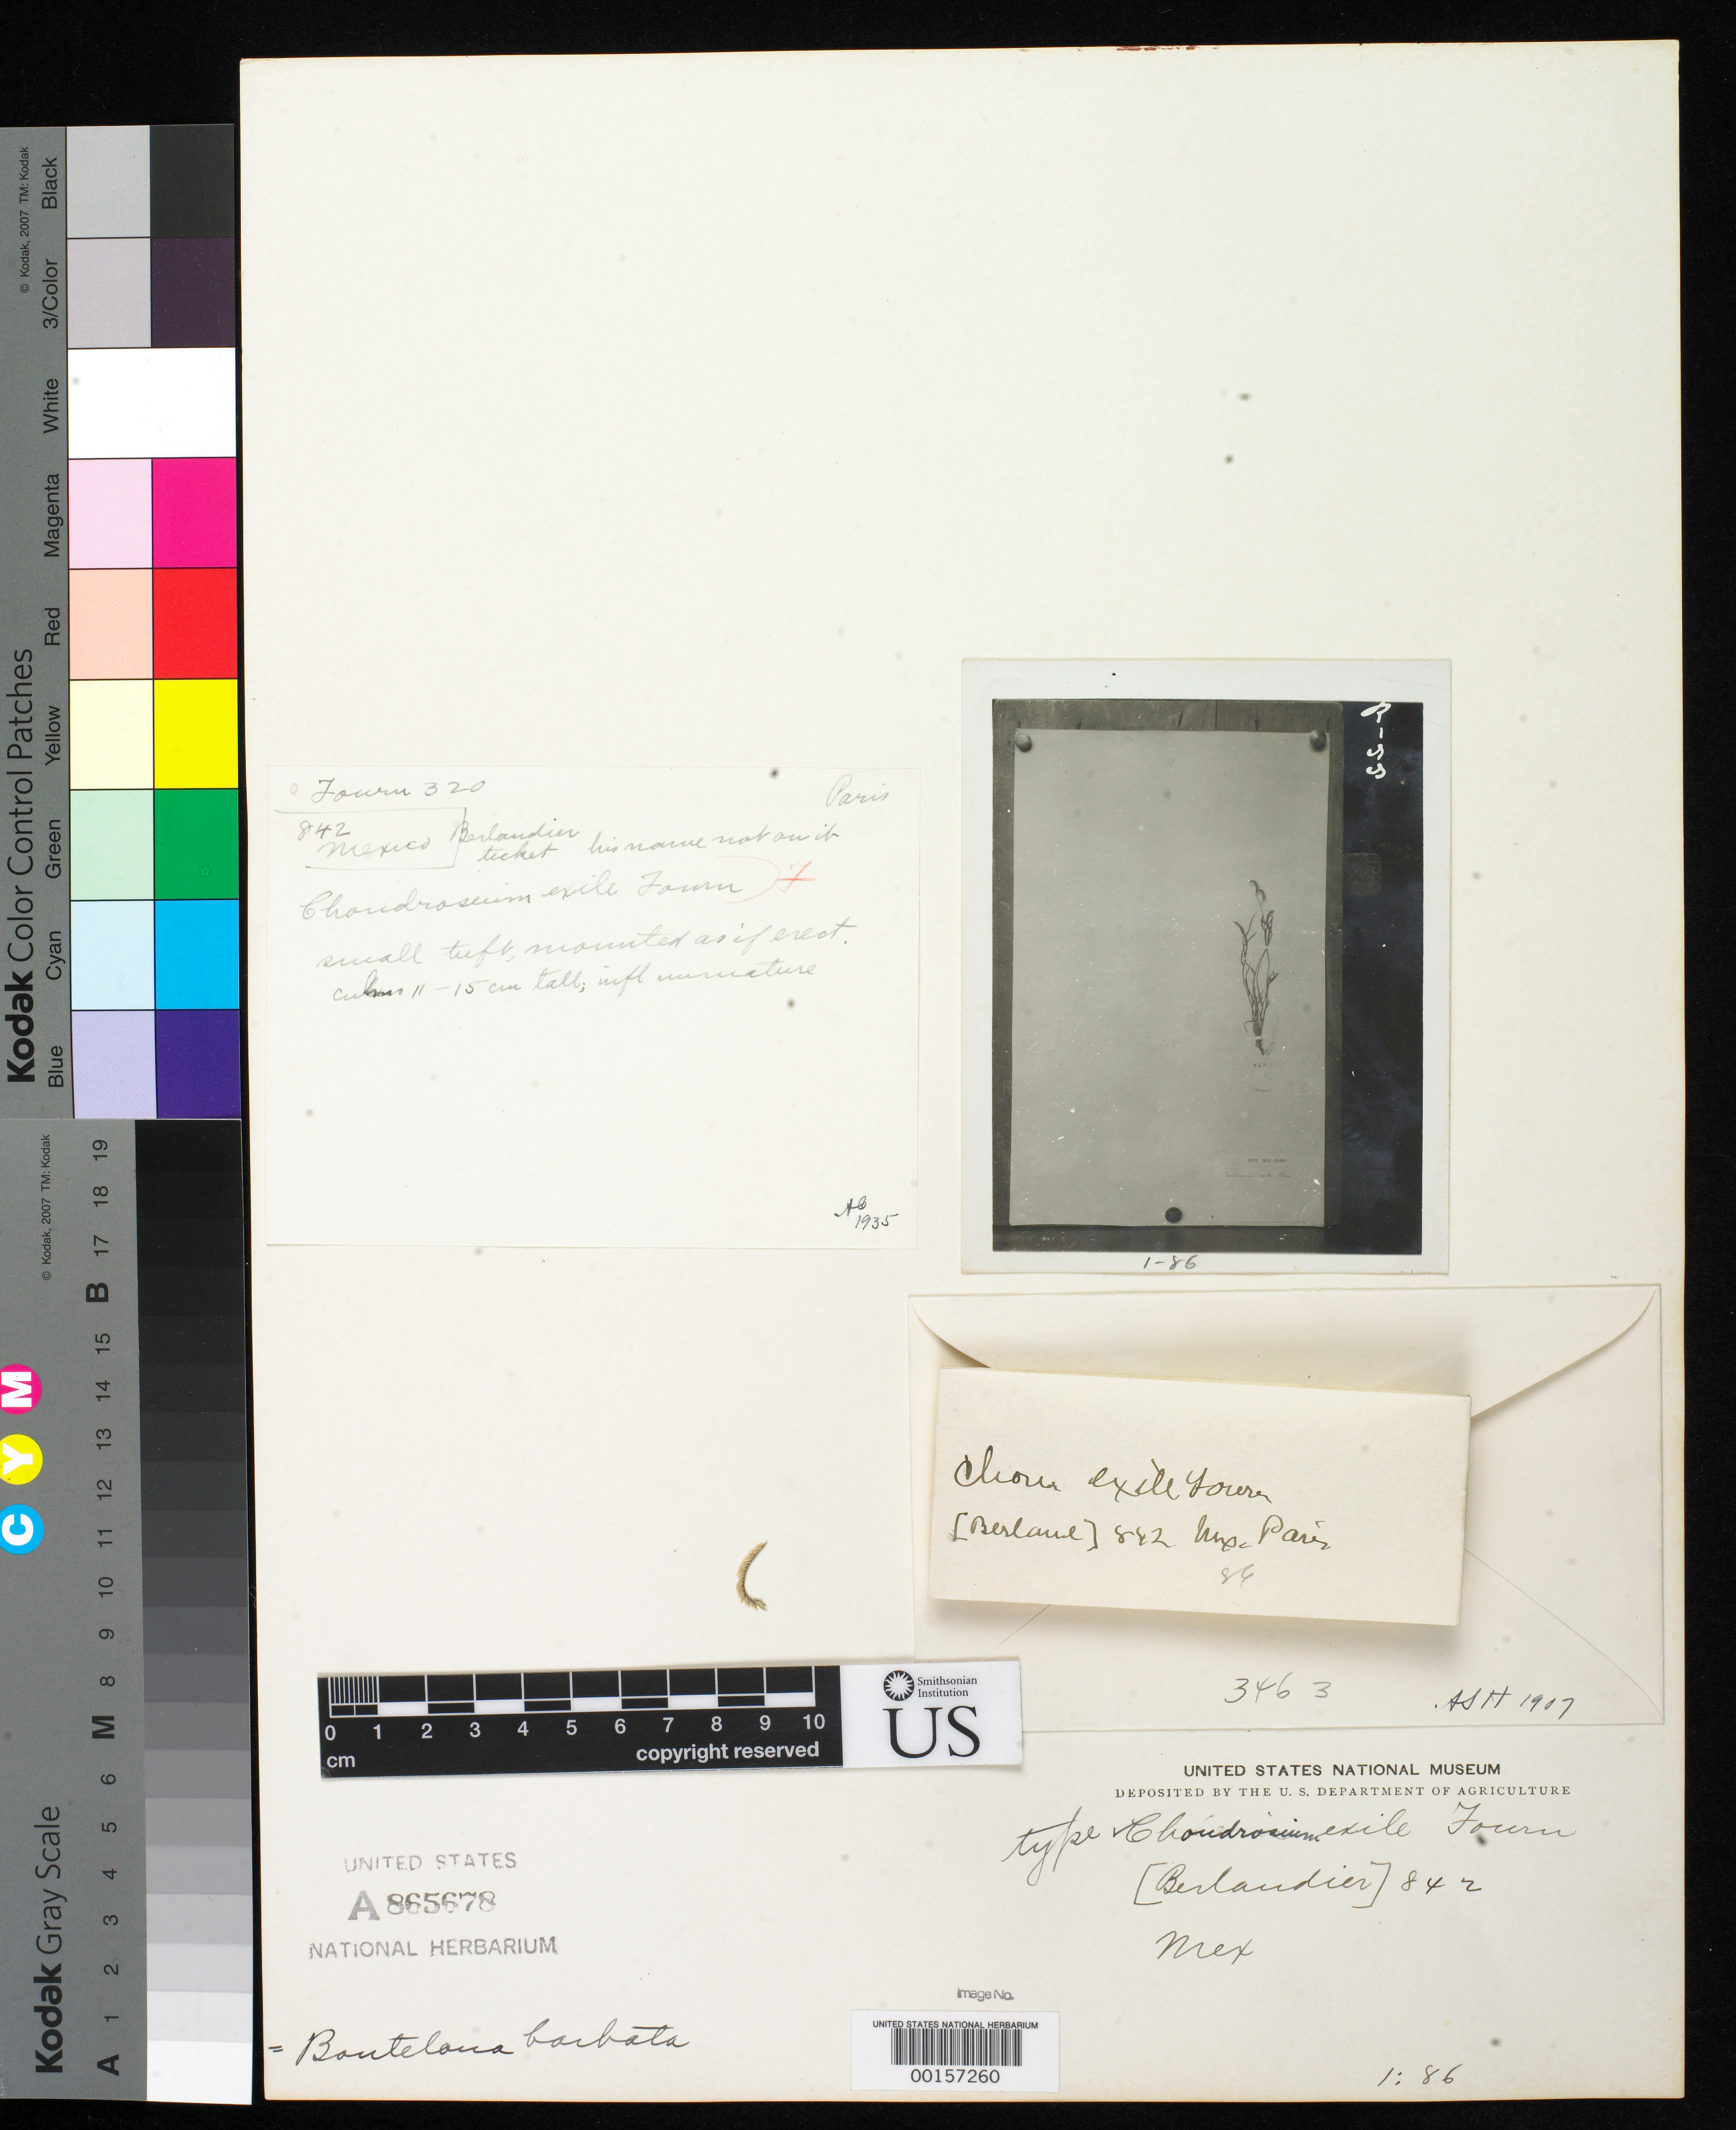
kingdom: Plantae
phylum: Tracheophyta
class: Liliopsida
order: Poales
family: Poaceae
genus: Chondrosum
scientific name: Chondrosum exile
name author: E. Fourn.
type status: Type Fragment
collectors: J. L. Berlandier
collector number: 842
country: Mexico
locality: E of Monserrat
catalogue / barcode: US 865678A